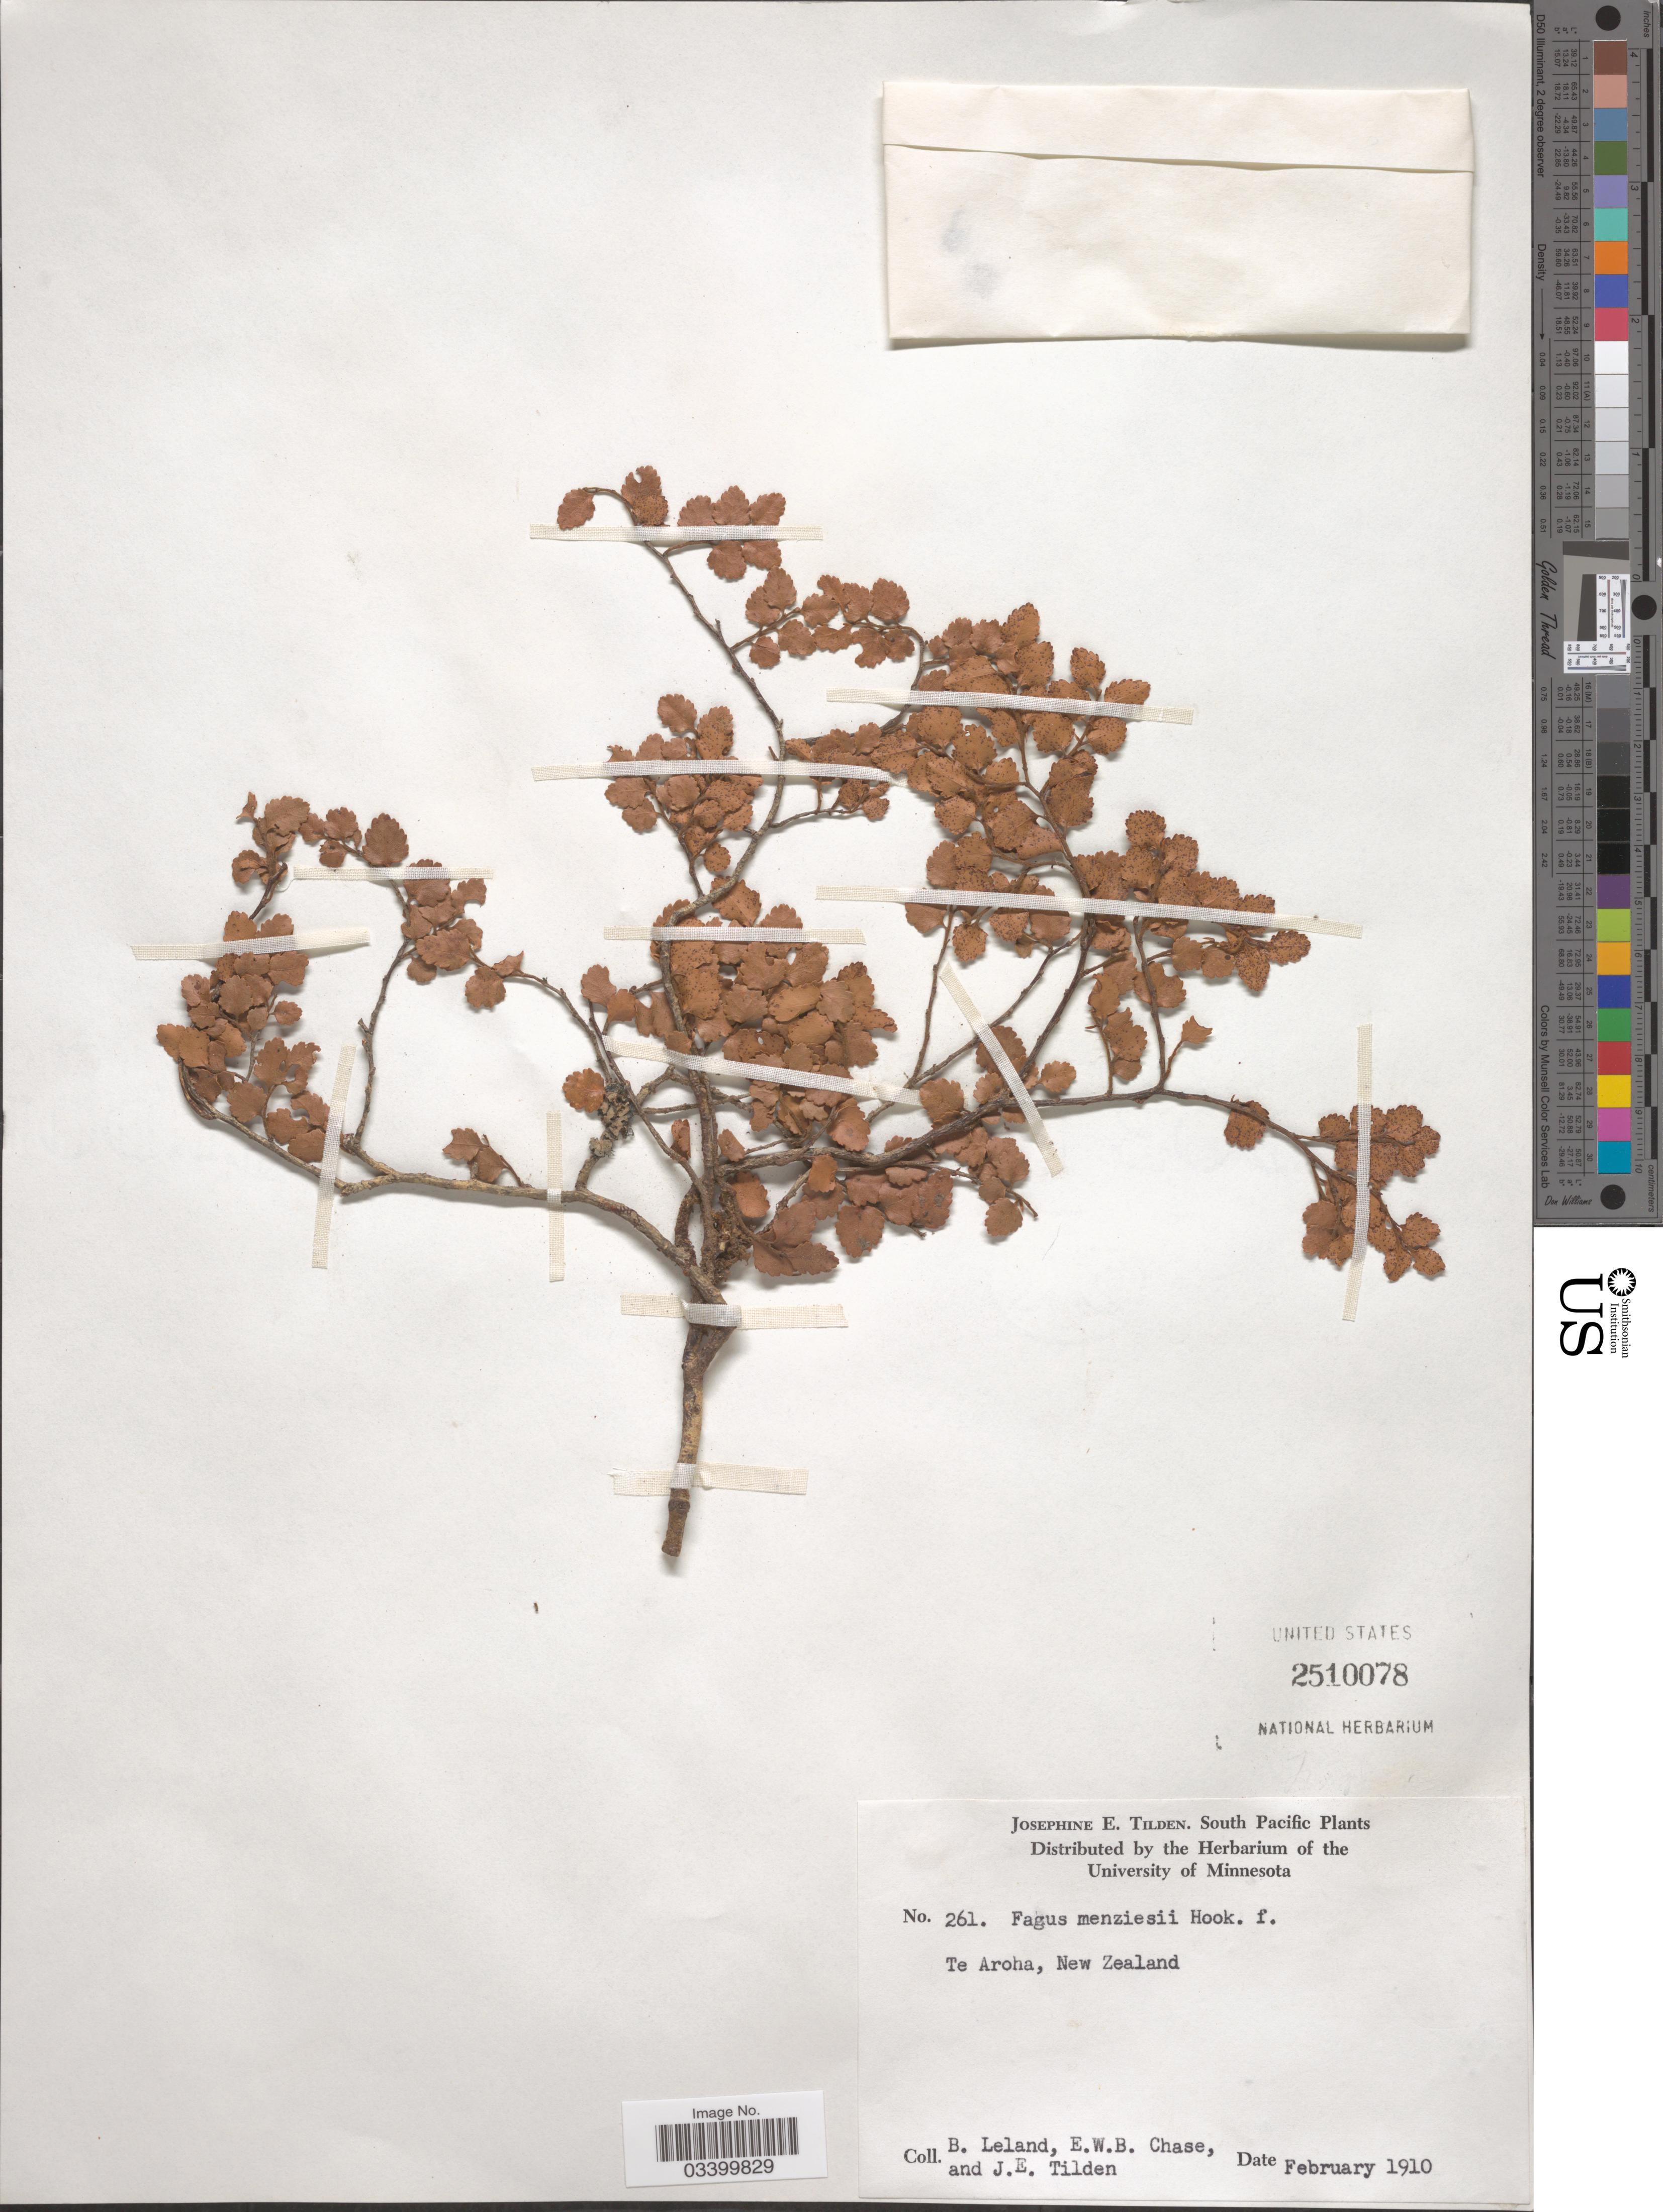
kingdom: Plantae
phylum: Tracheophyta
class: Magnoliopsida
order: Fagales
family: Nothofagaceae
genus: Nothofagus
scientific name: Nothofagus menziesii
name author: (Hook. f.) Oerst.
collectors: B. Leland, E. W. Chase & J. E. Tilden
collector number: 261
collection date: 1910-02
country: New Zealand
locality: Te Aroha.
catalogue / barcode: US 2510078